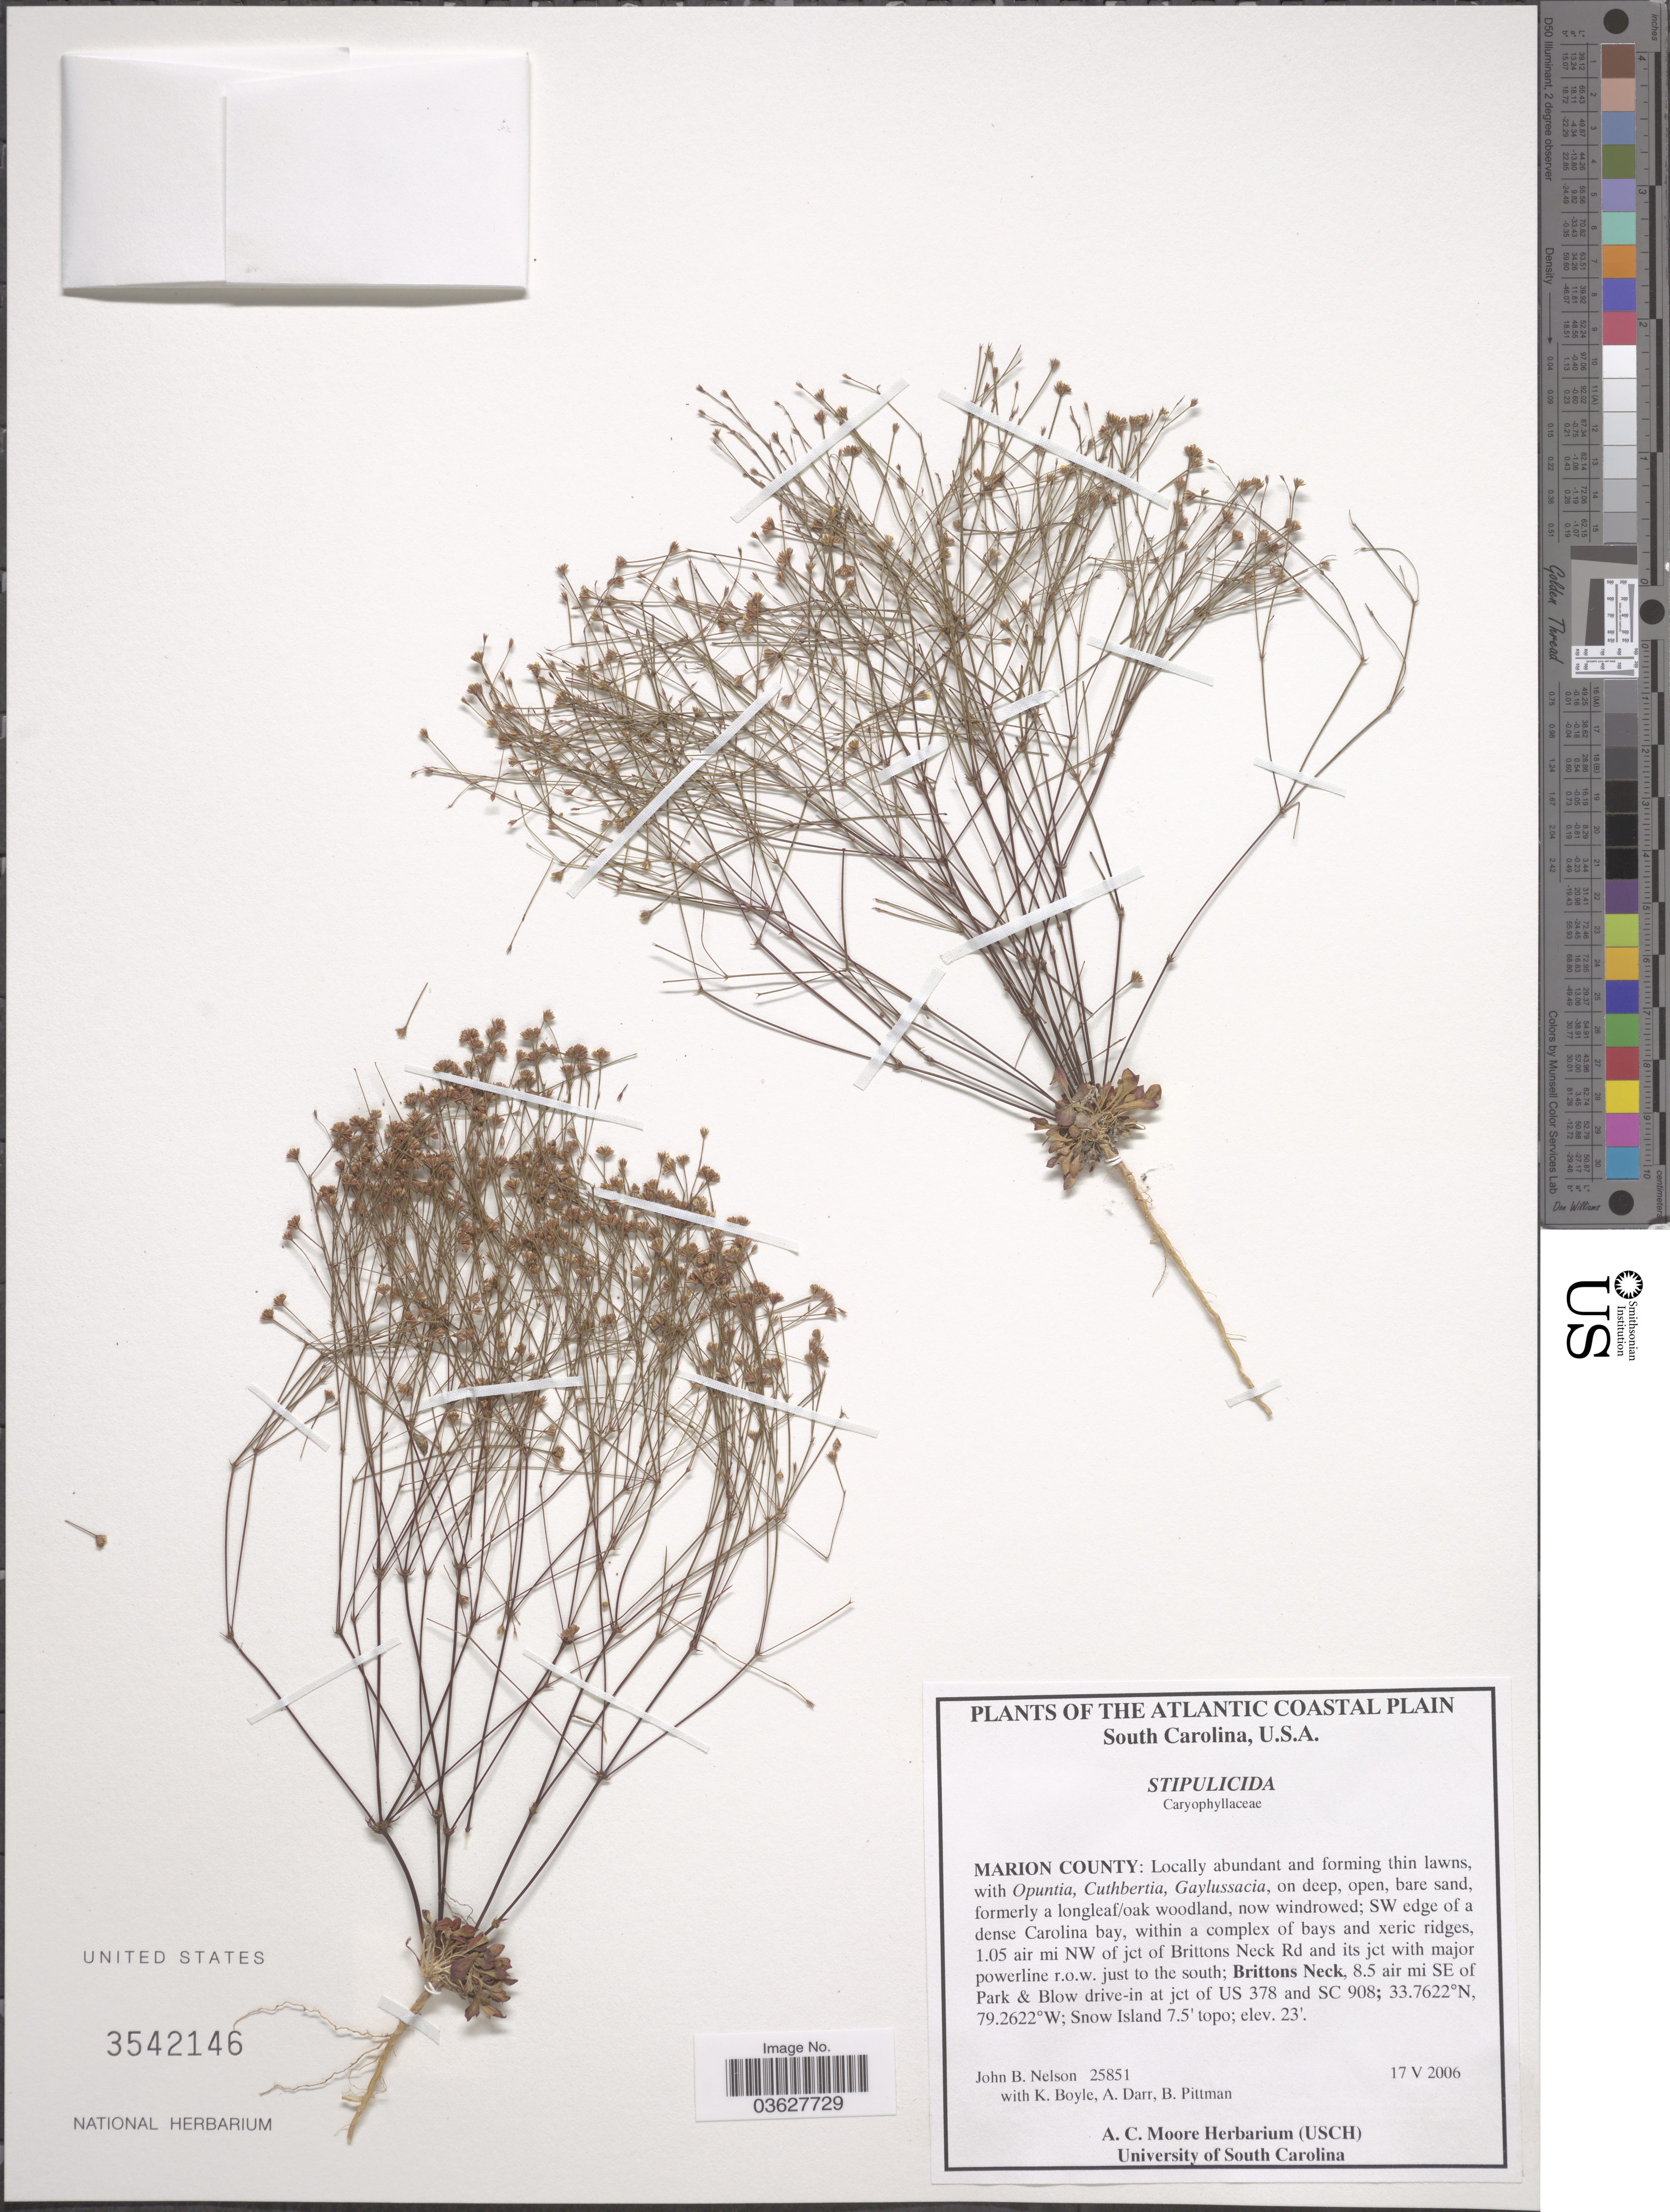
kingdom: Plantae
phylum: Tracheophyta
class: Magnoliopsida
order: Caryophyllales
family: Caryophyllaceae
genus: Stipulicida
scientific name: Stipulicida setacea var. setacea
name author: Michx.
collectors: J. B. Nelson, K. Boyle, A. Darr & B. Pittman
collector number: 25851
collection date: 2006-05-17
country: United States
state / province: South Carolina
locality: The Atlantic Coastal Plain. Marion County: SW edge of a dense Carolina bay, within a complex of bays and xeric ridges, 1.05 air mi NW of jct of Brittons Neck Rd and its jct with major powerline r.o.w. just to the south; Brittons Neck, 8.5 air mi SE of Park & Blow drive-in at jct of US 378 and SC 908. Snow Island.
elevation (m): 7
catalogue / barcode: US 3542146